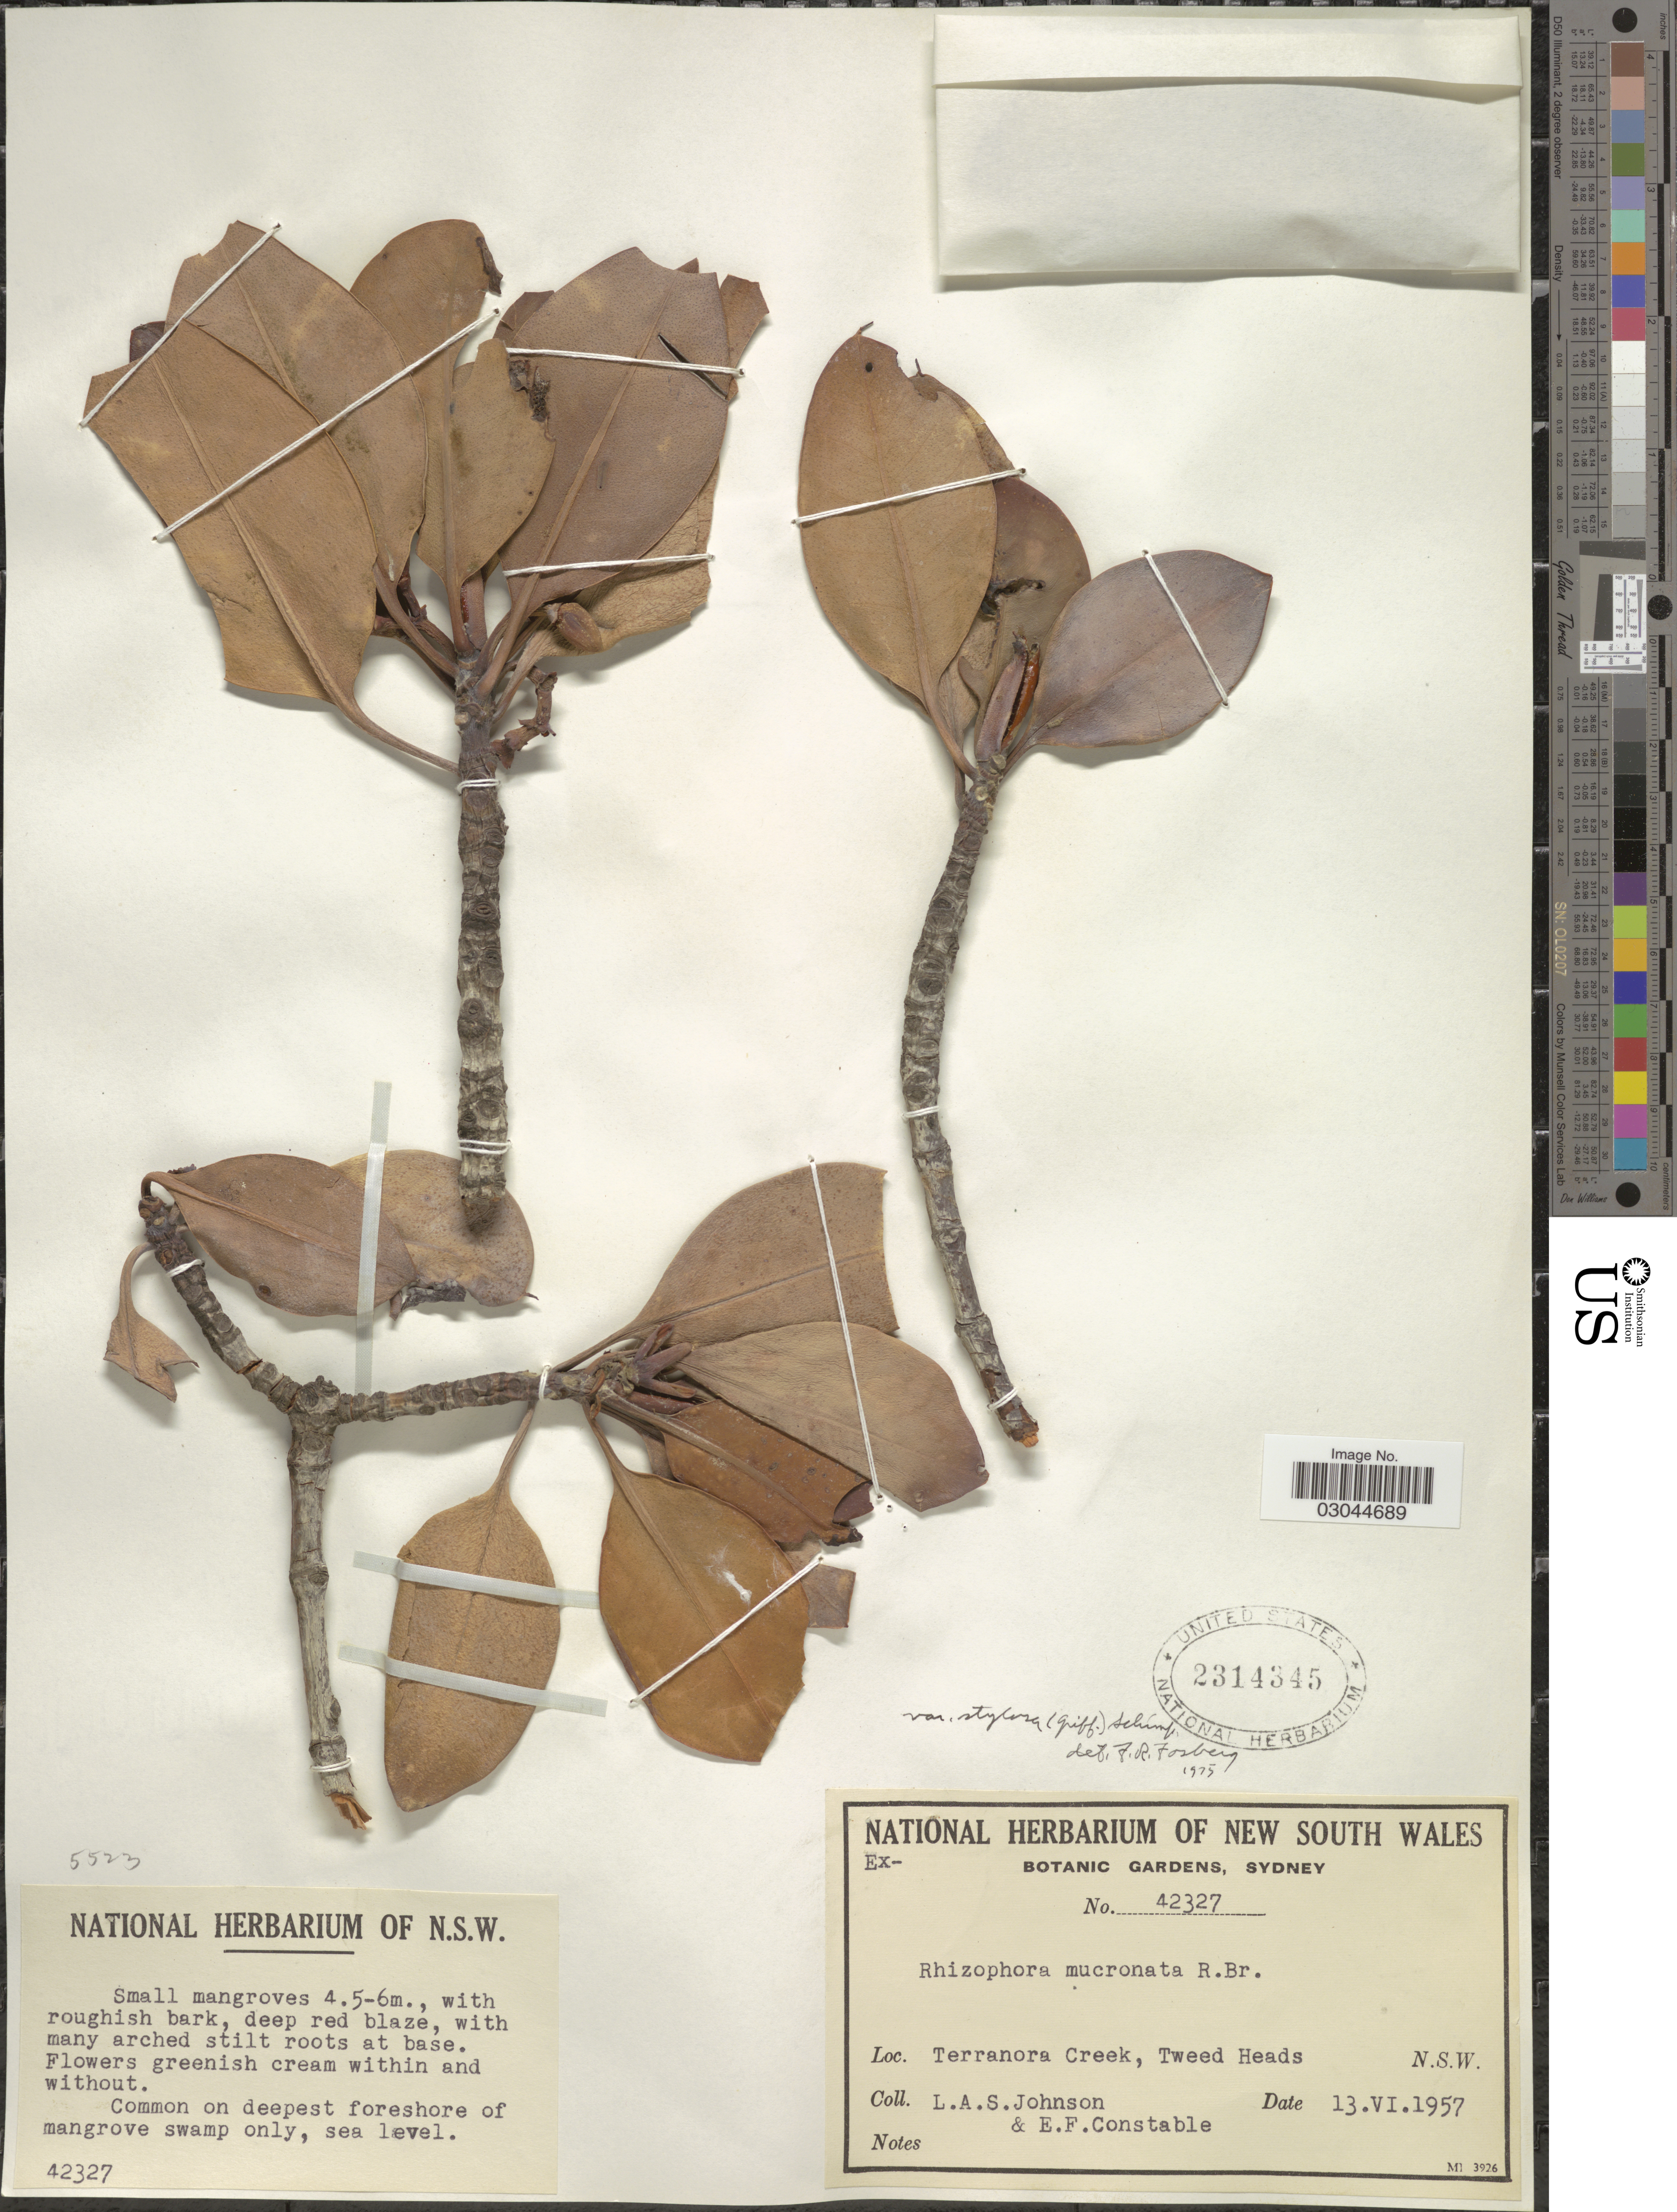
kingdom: Plantae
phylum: Tracheophyta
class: Magnoliopsida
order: Malpighiales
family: Rhizophoraceae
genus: Rhizophora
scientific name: Rhizophora mucronata var. stylosa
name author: Lam.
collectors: L. Johnson & E. F. Constable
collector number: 42327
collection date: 1957-06-13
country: Australia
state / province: New South Wales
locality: Terranora Creek, Tweed Heads, foreshore of mangrove swamp only.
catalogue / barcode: US 2314345